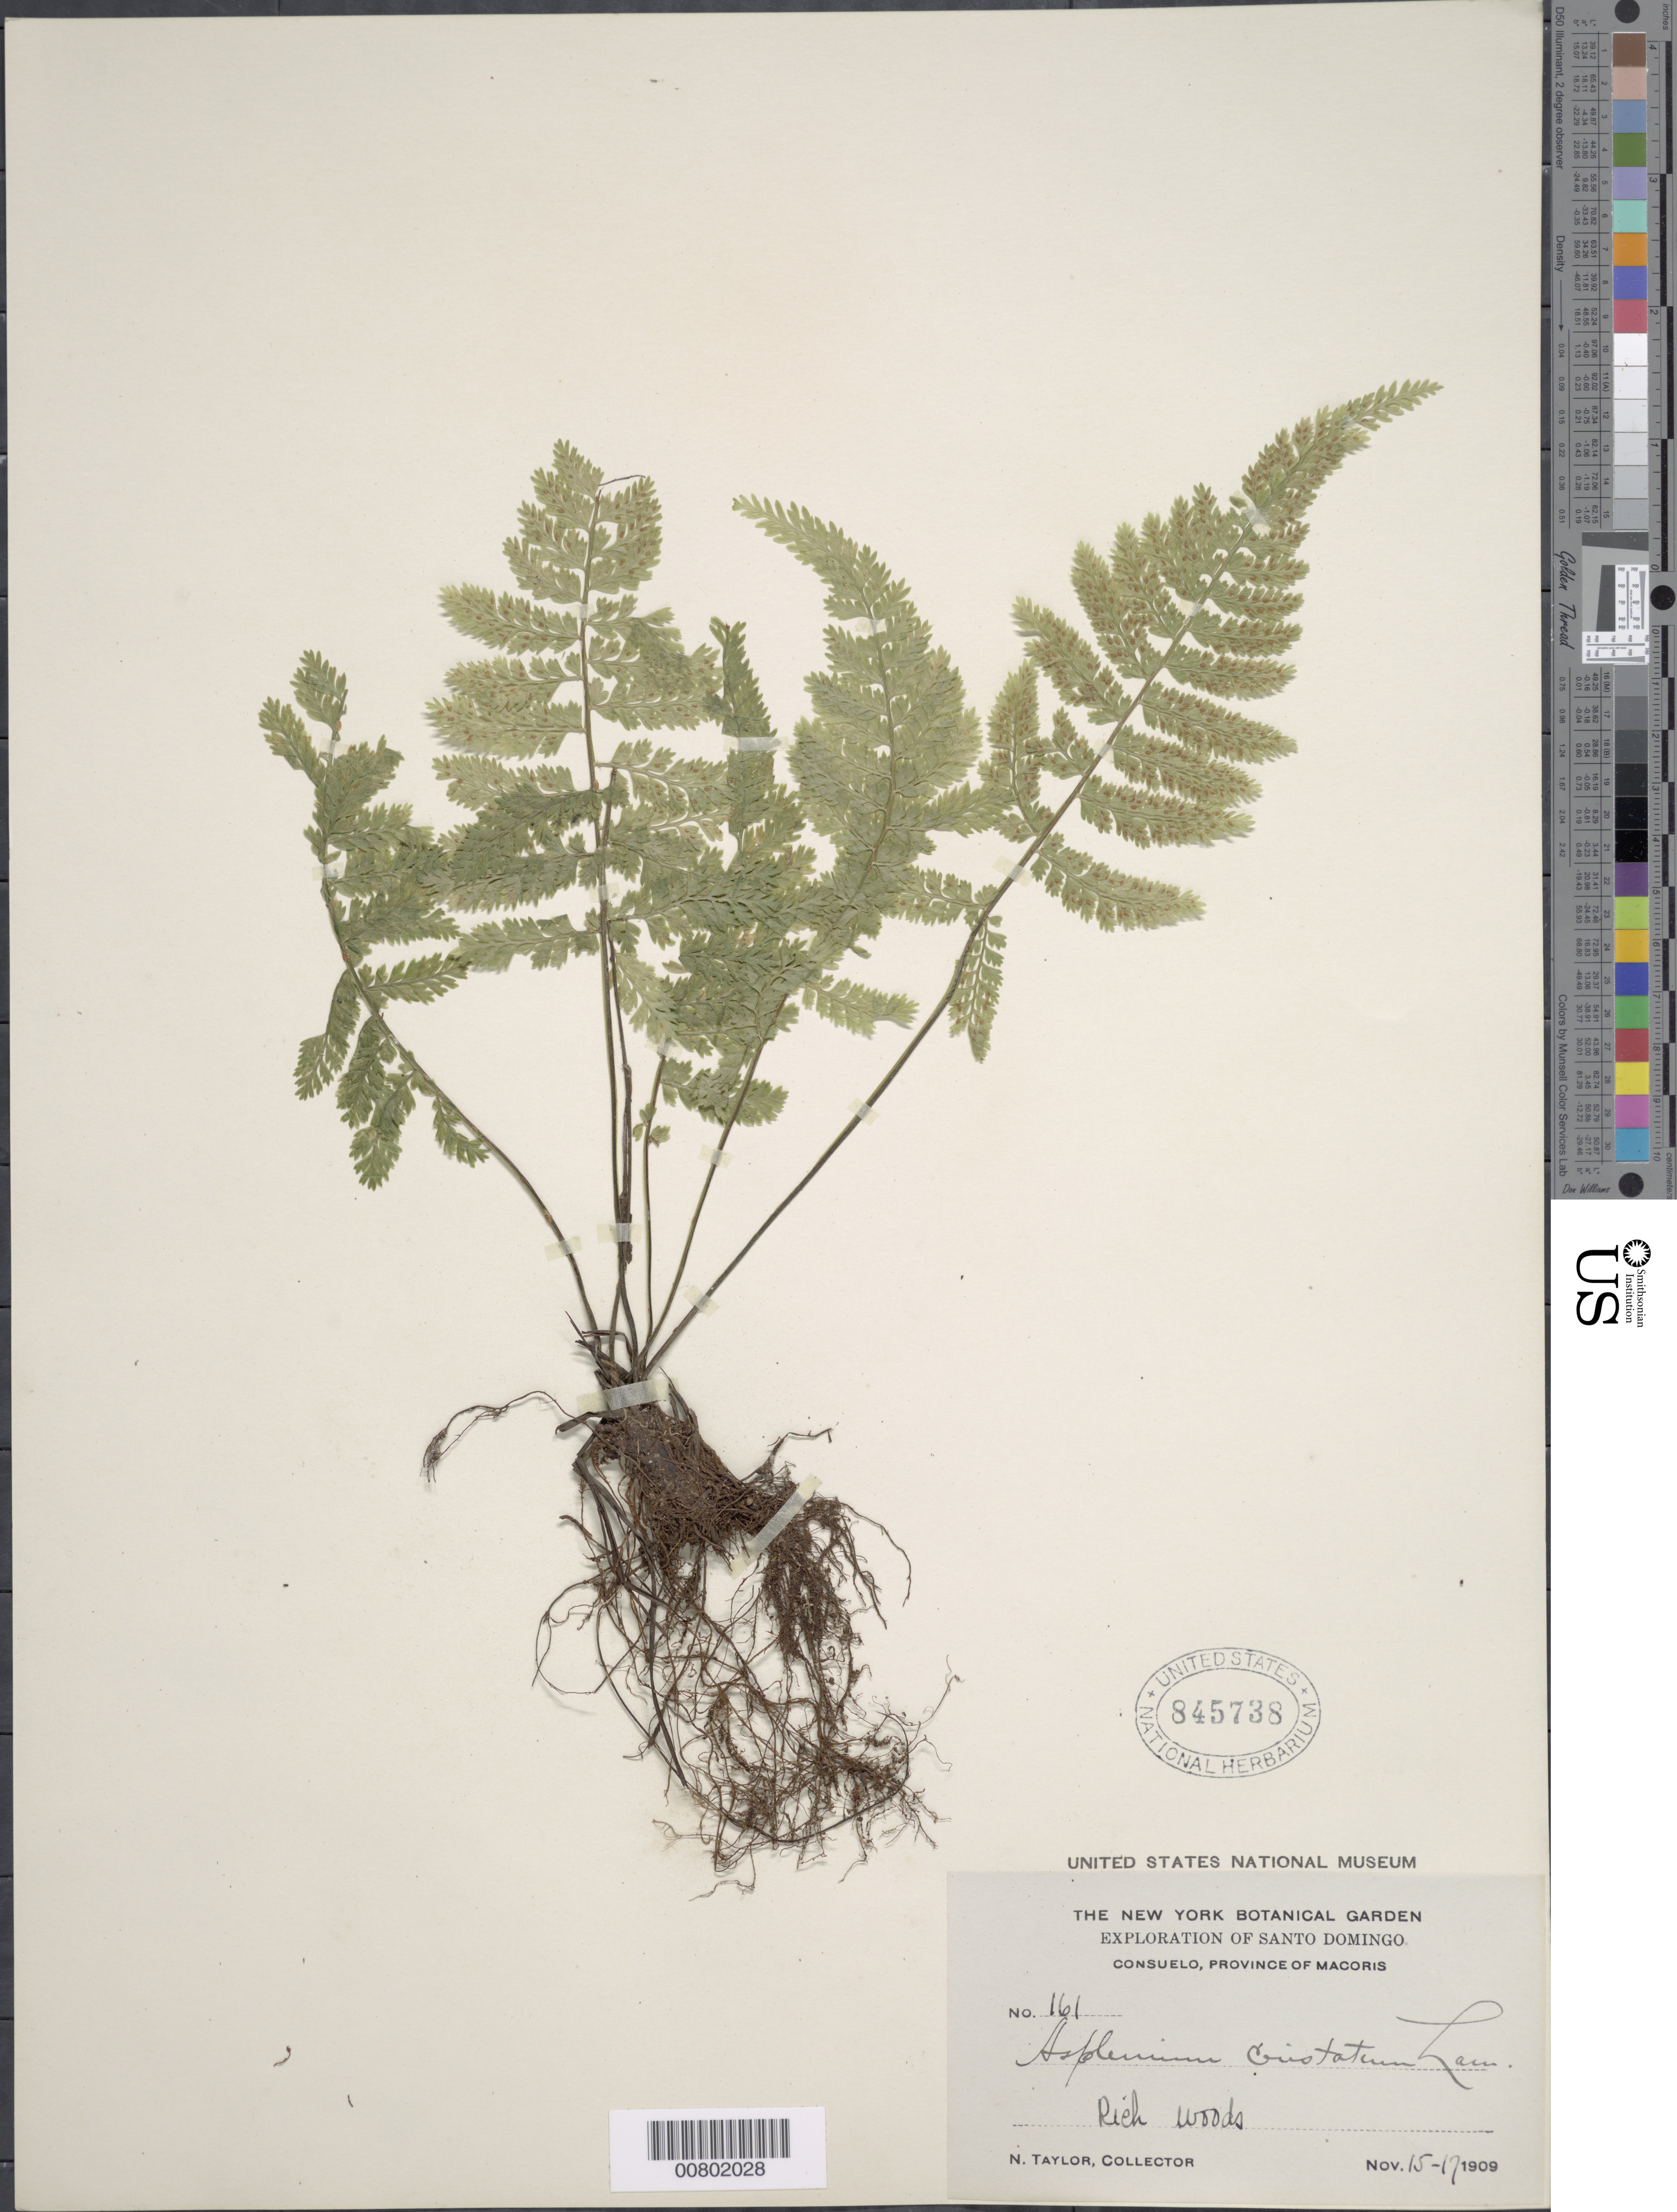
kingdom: Plantae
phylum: Tracheophyta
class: Polypodiopsida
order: Polypodiales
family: Aspleniaceae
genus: Asplenium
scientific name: Asplenium cristatum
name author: Lam.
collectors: N. Taylor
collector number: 161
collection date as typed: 15 Nov 1909 to 17 Nov 1909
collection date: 1909-11-15/1909-11-17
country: Dominican Republic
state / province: Maria Trinidad Sanchez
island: Hispaniola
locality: Prov. Macoris, consuelo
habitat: Rich woods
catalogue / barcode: US 845738